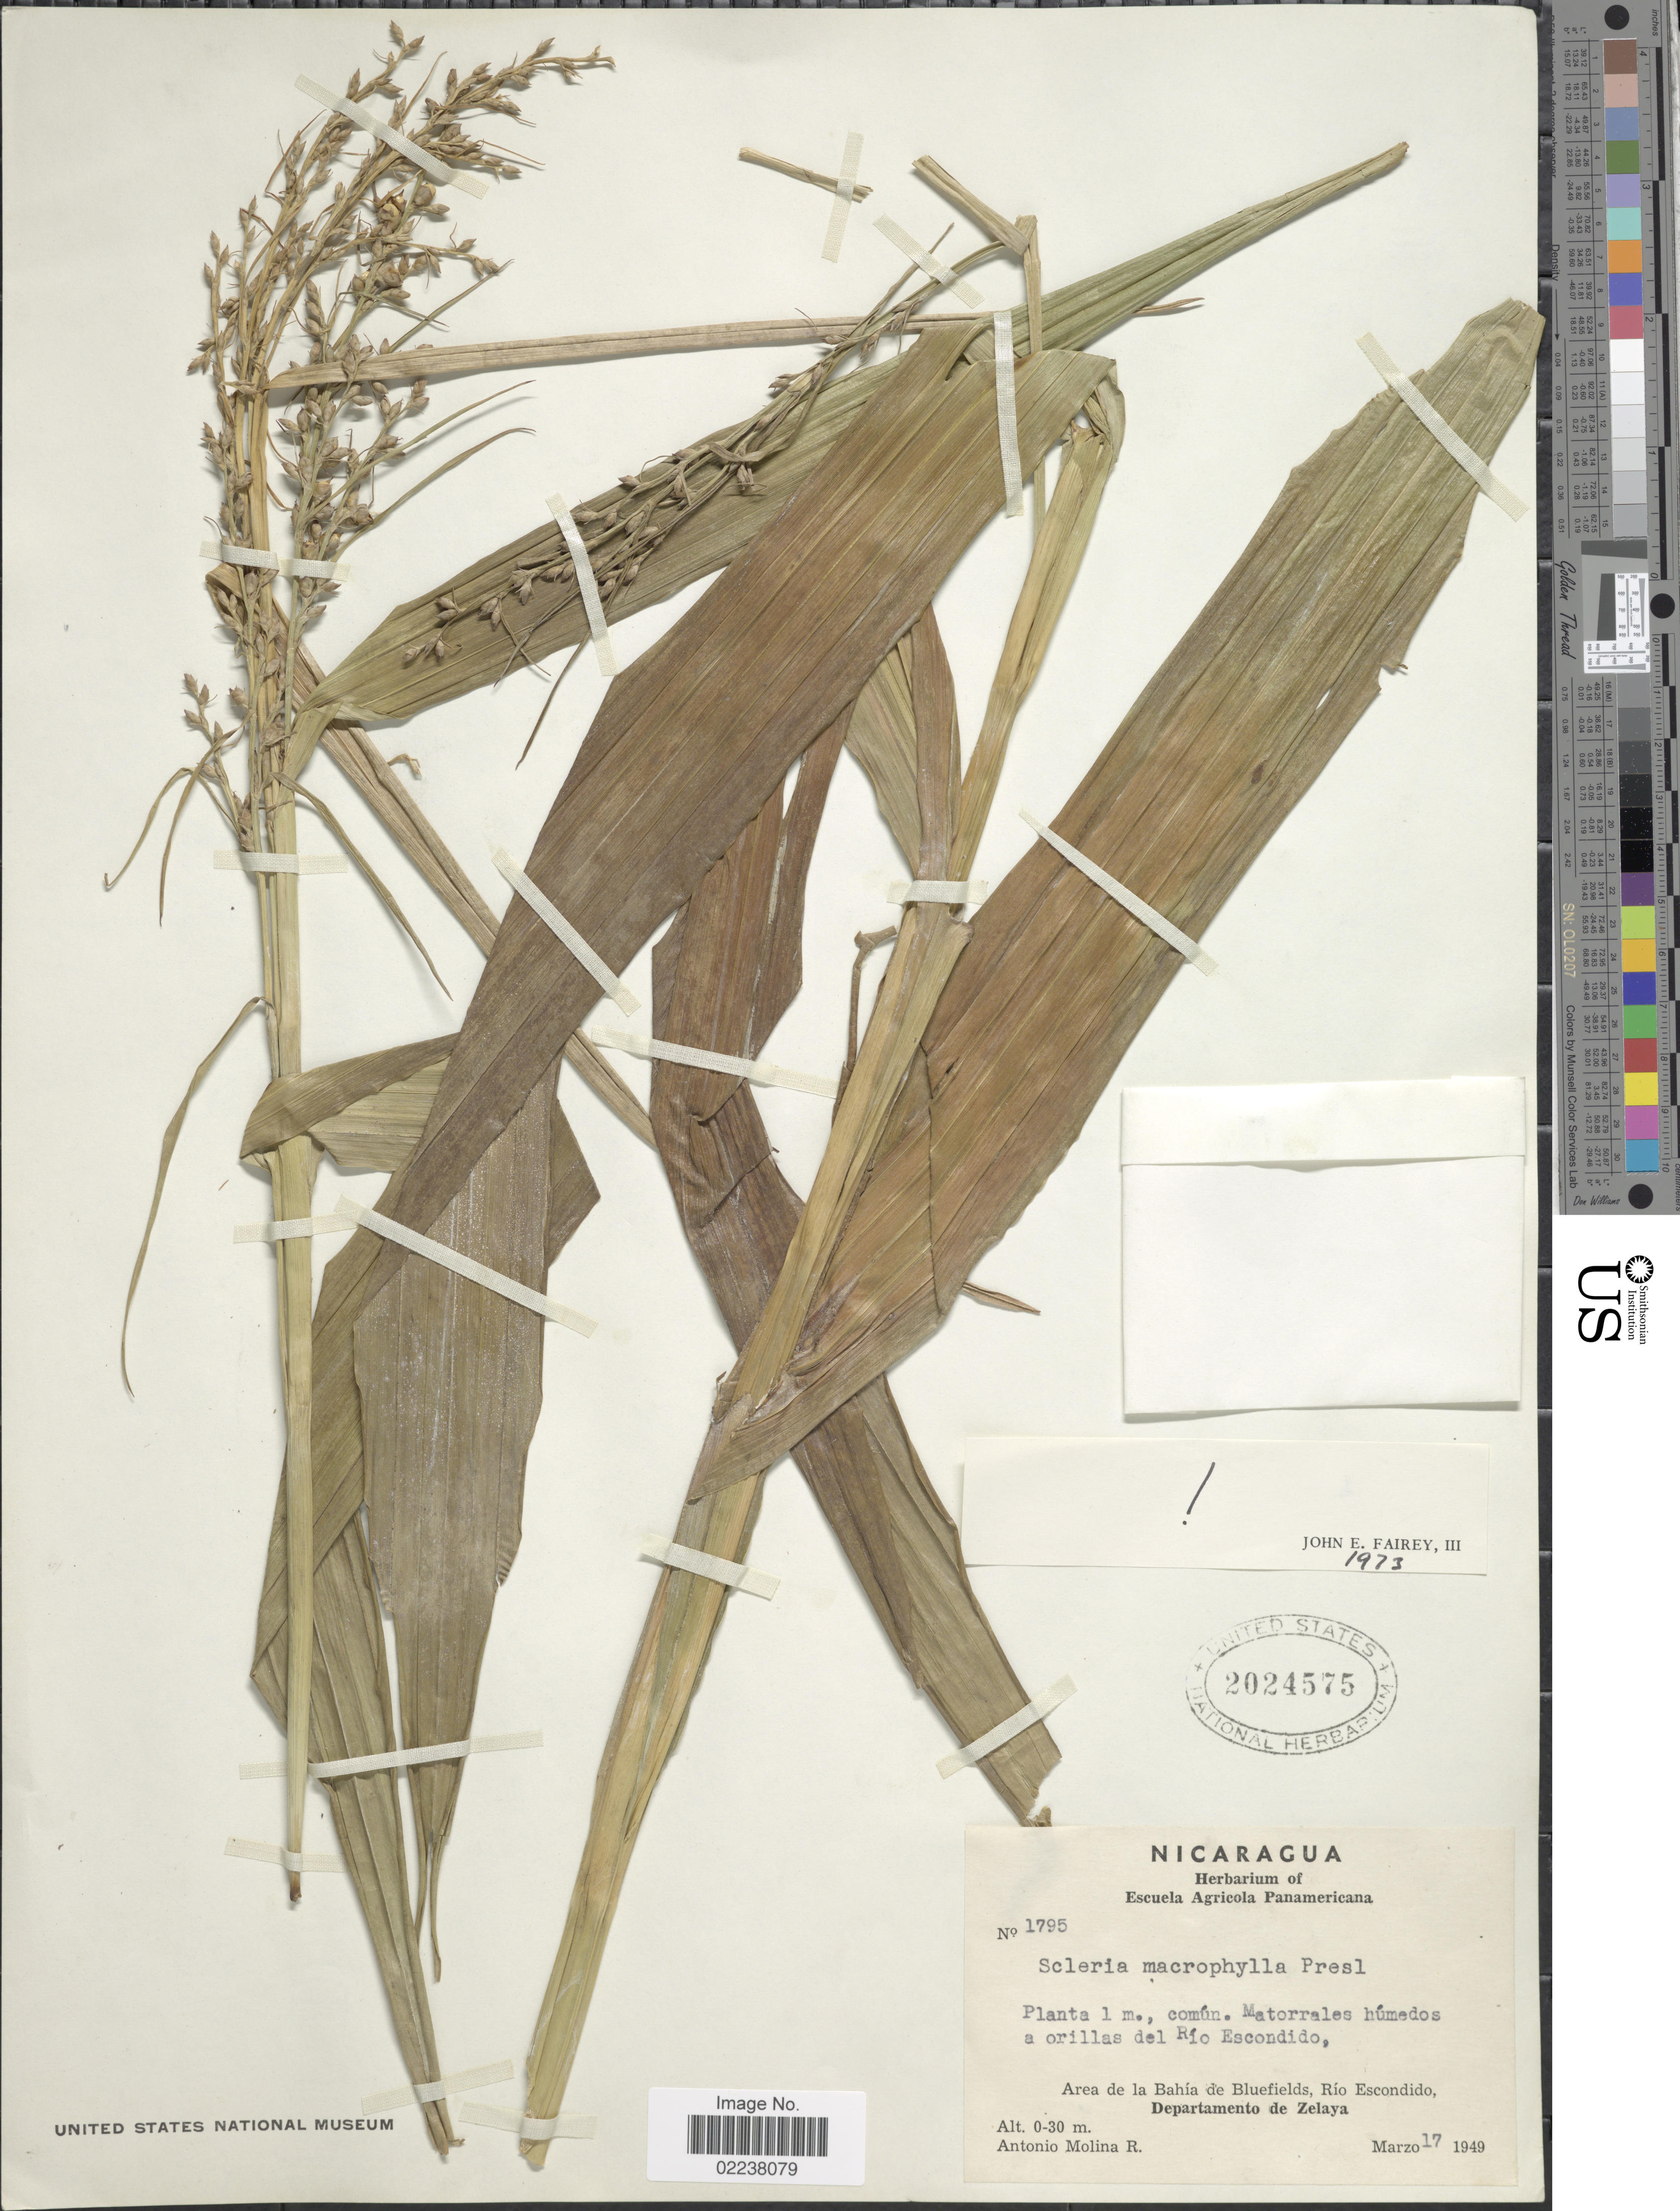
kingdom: Plantae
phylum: Tracheophyta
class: Liliopsida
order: Poales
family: Cyperaceae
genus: Scleria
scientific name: Scleria macrophylla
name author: J. Presl & C. Presl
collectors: A. Molina R.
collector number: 1795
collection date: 1949-03-17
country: Nicaragua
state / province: Atlantico Sur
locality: Matorrales humedos a orillas del Rio Escondido, Area de la Bahia de Bluefields, Rio Escondido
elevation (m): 0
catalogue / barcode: US 2024575